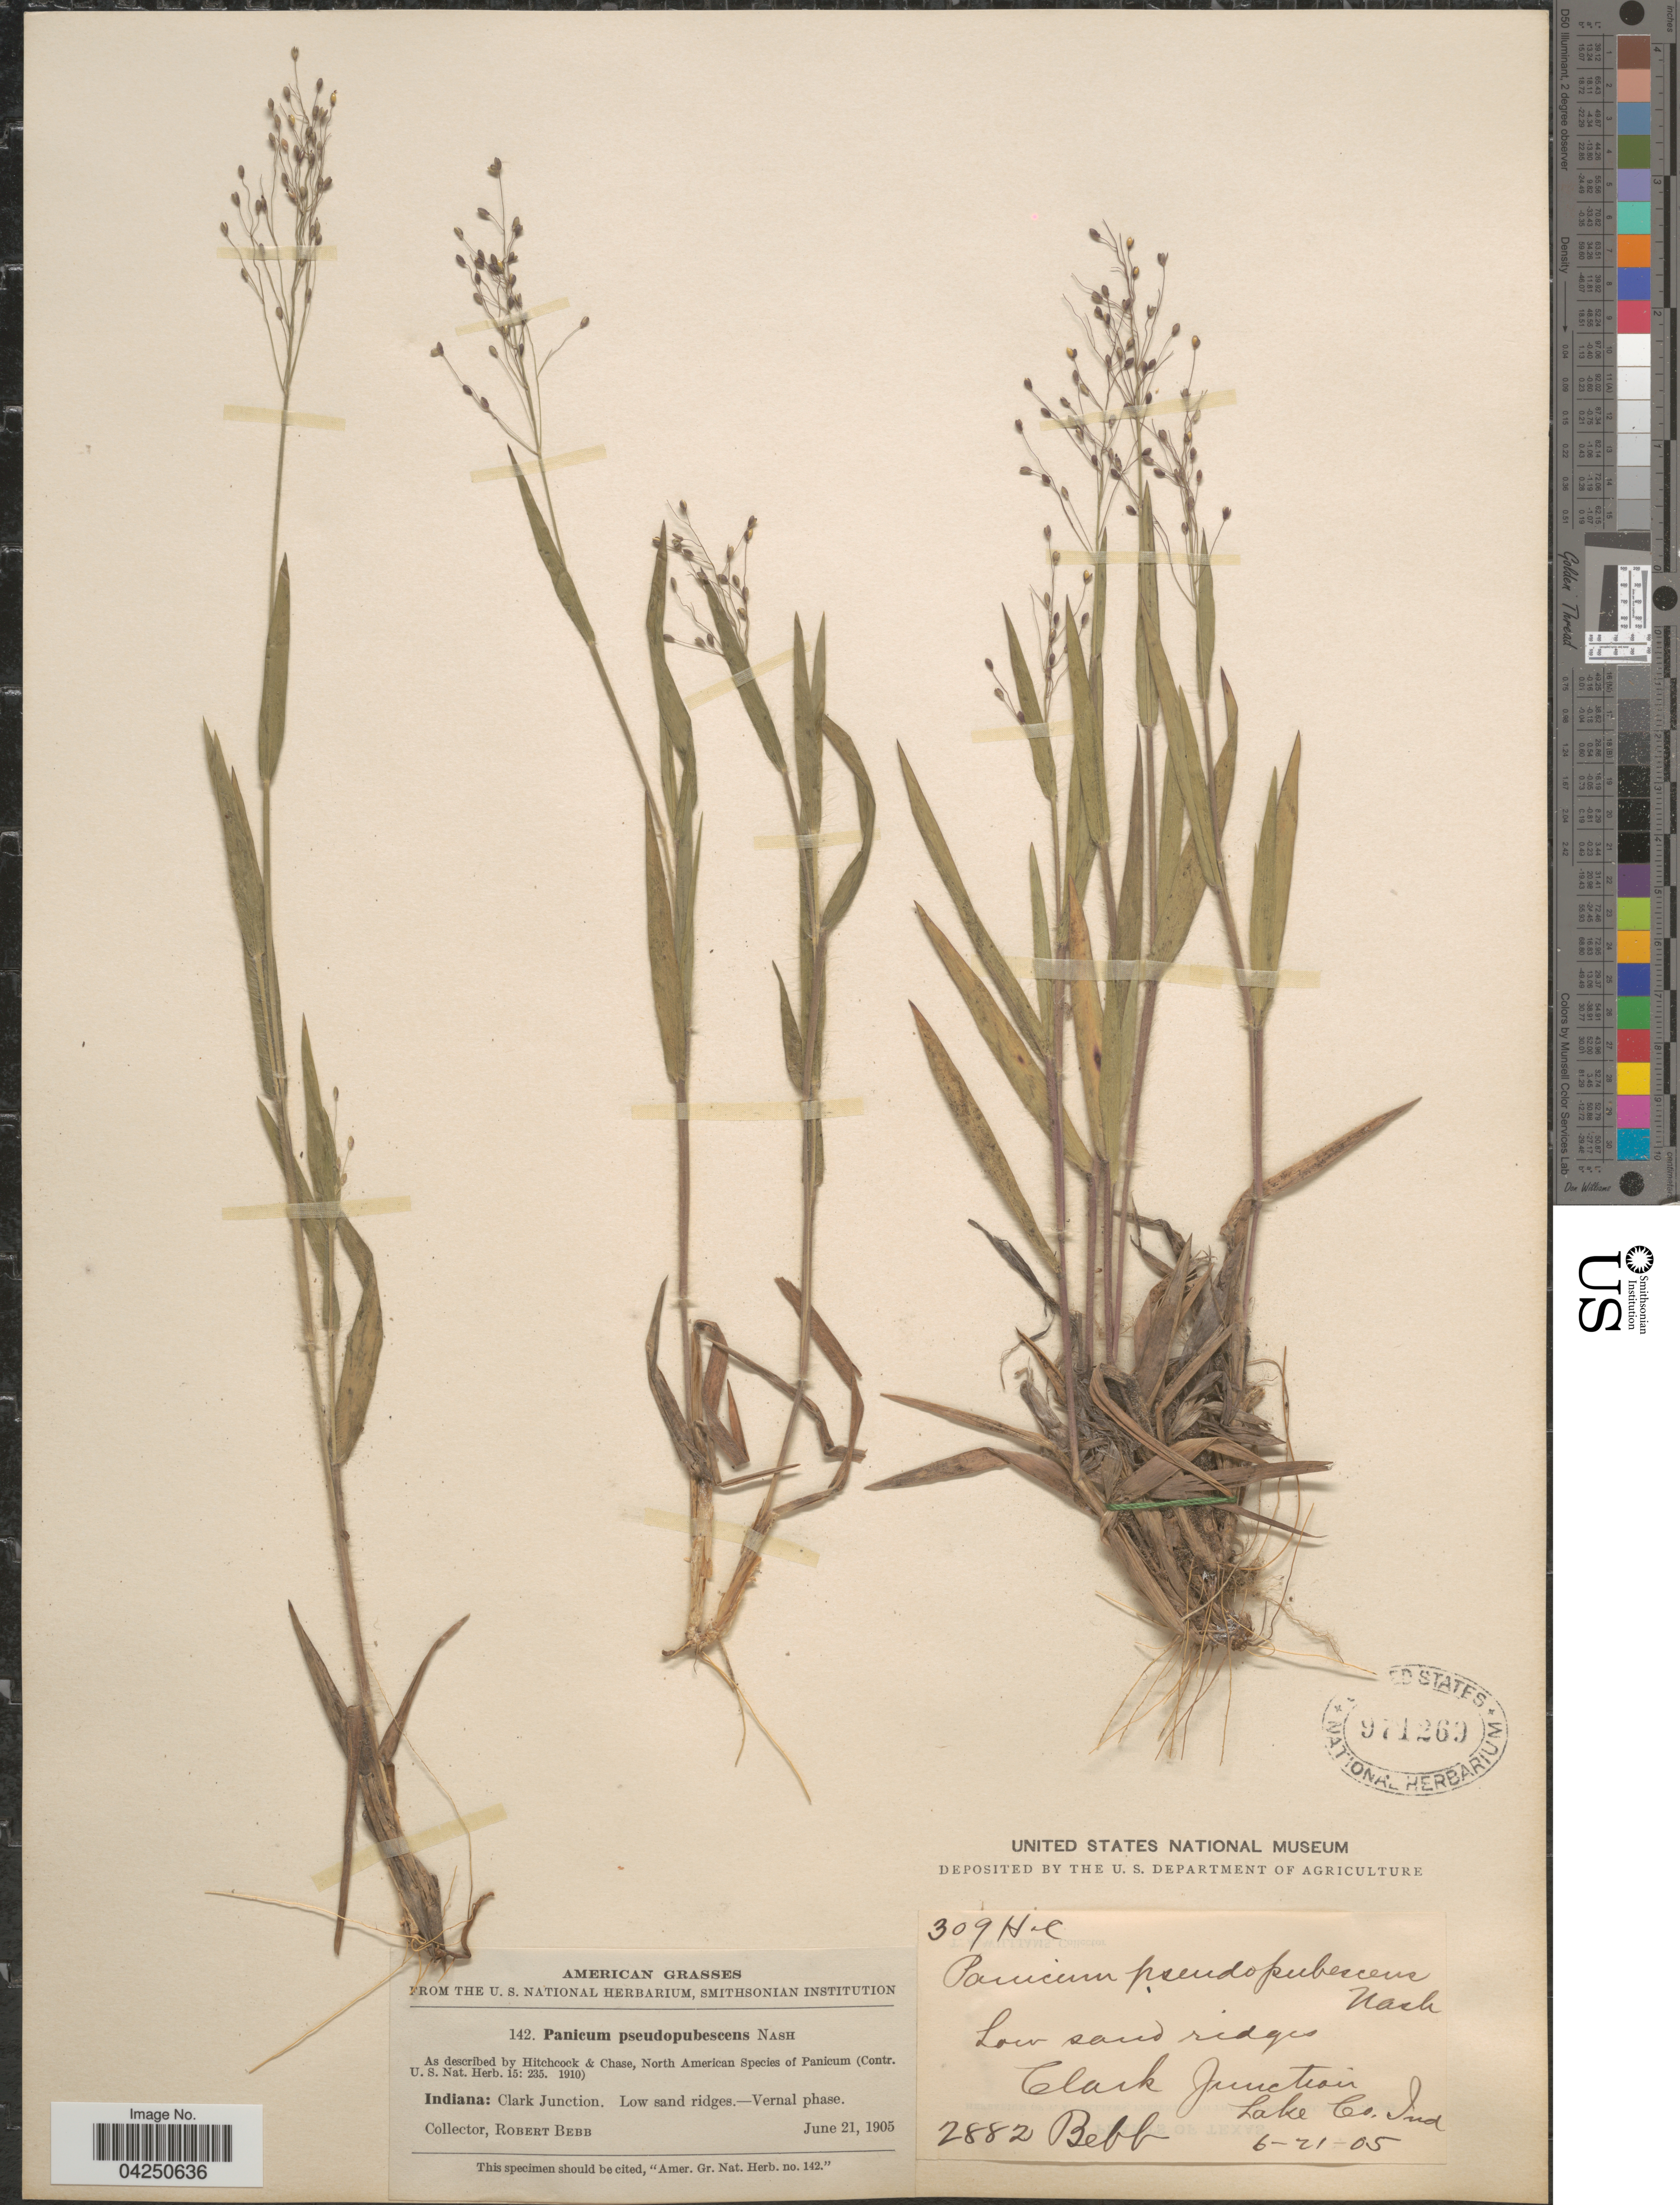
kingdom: Plantae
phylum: Tracheophyta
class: Liliopsida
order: Poales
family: Poaceae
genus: Dichanthelium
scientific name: Dichanthelium acuminatum var. acuminatum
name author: (Sw.) Gould & C.A. Clark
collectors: R. Bebb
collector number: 309HC/142/2882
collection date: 1905-06-21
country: United States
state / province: Indiana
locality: Low sand ridges. Clark Junction. Lake Co.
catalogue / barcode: US 971269